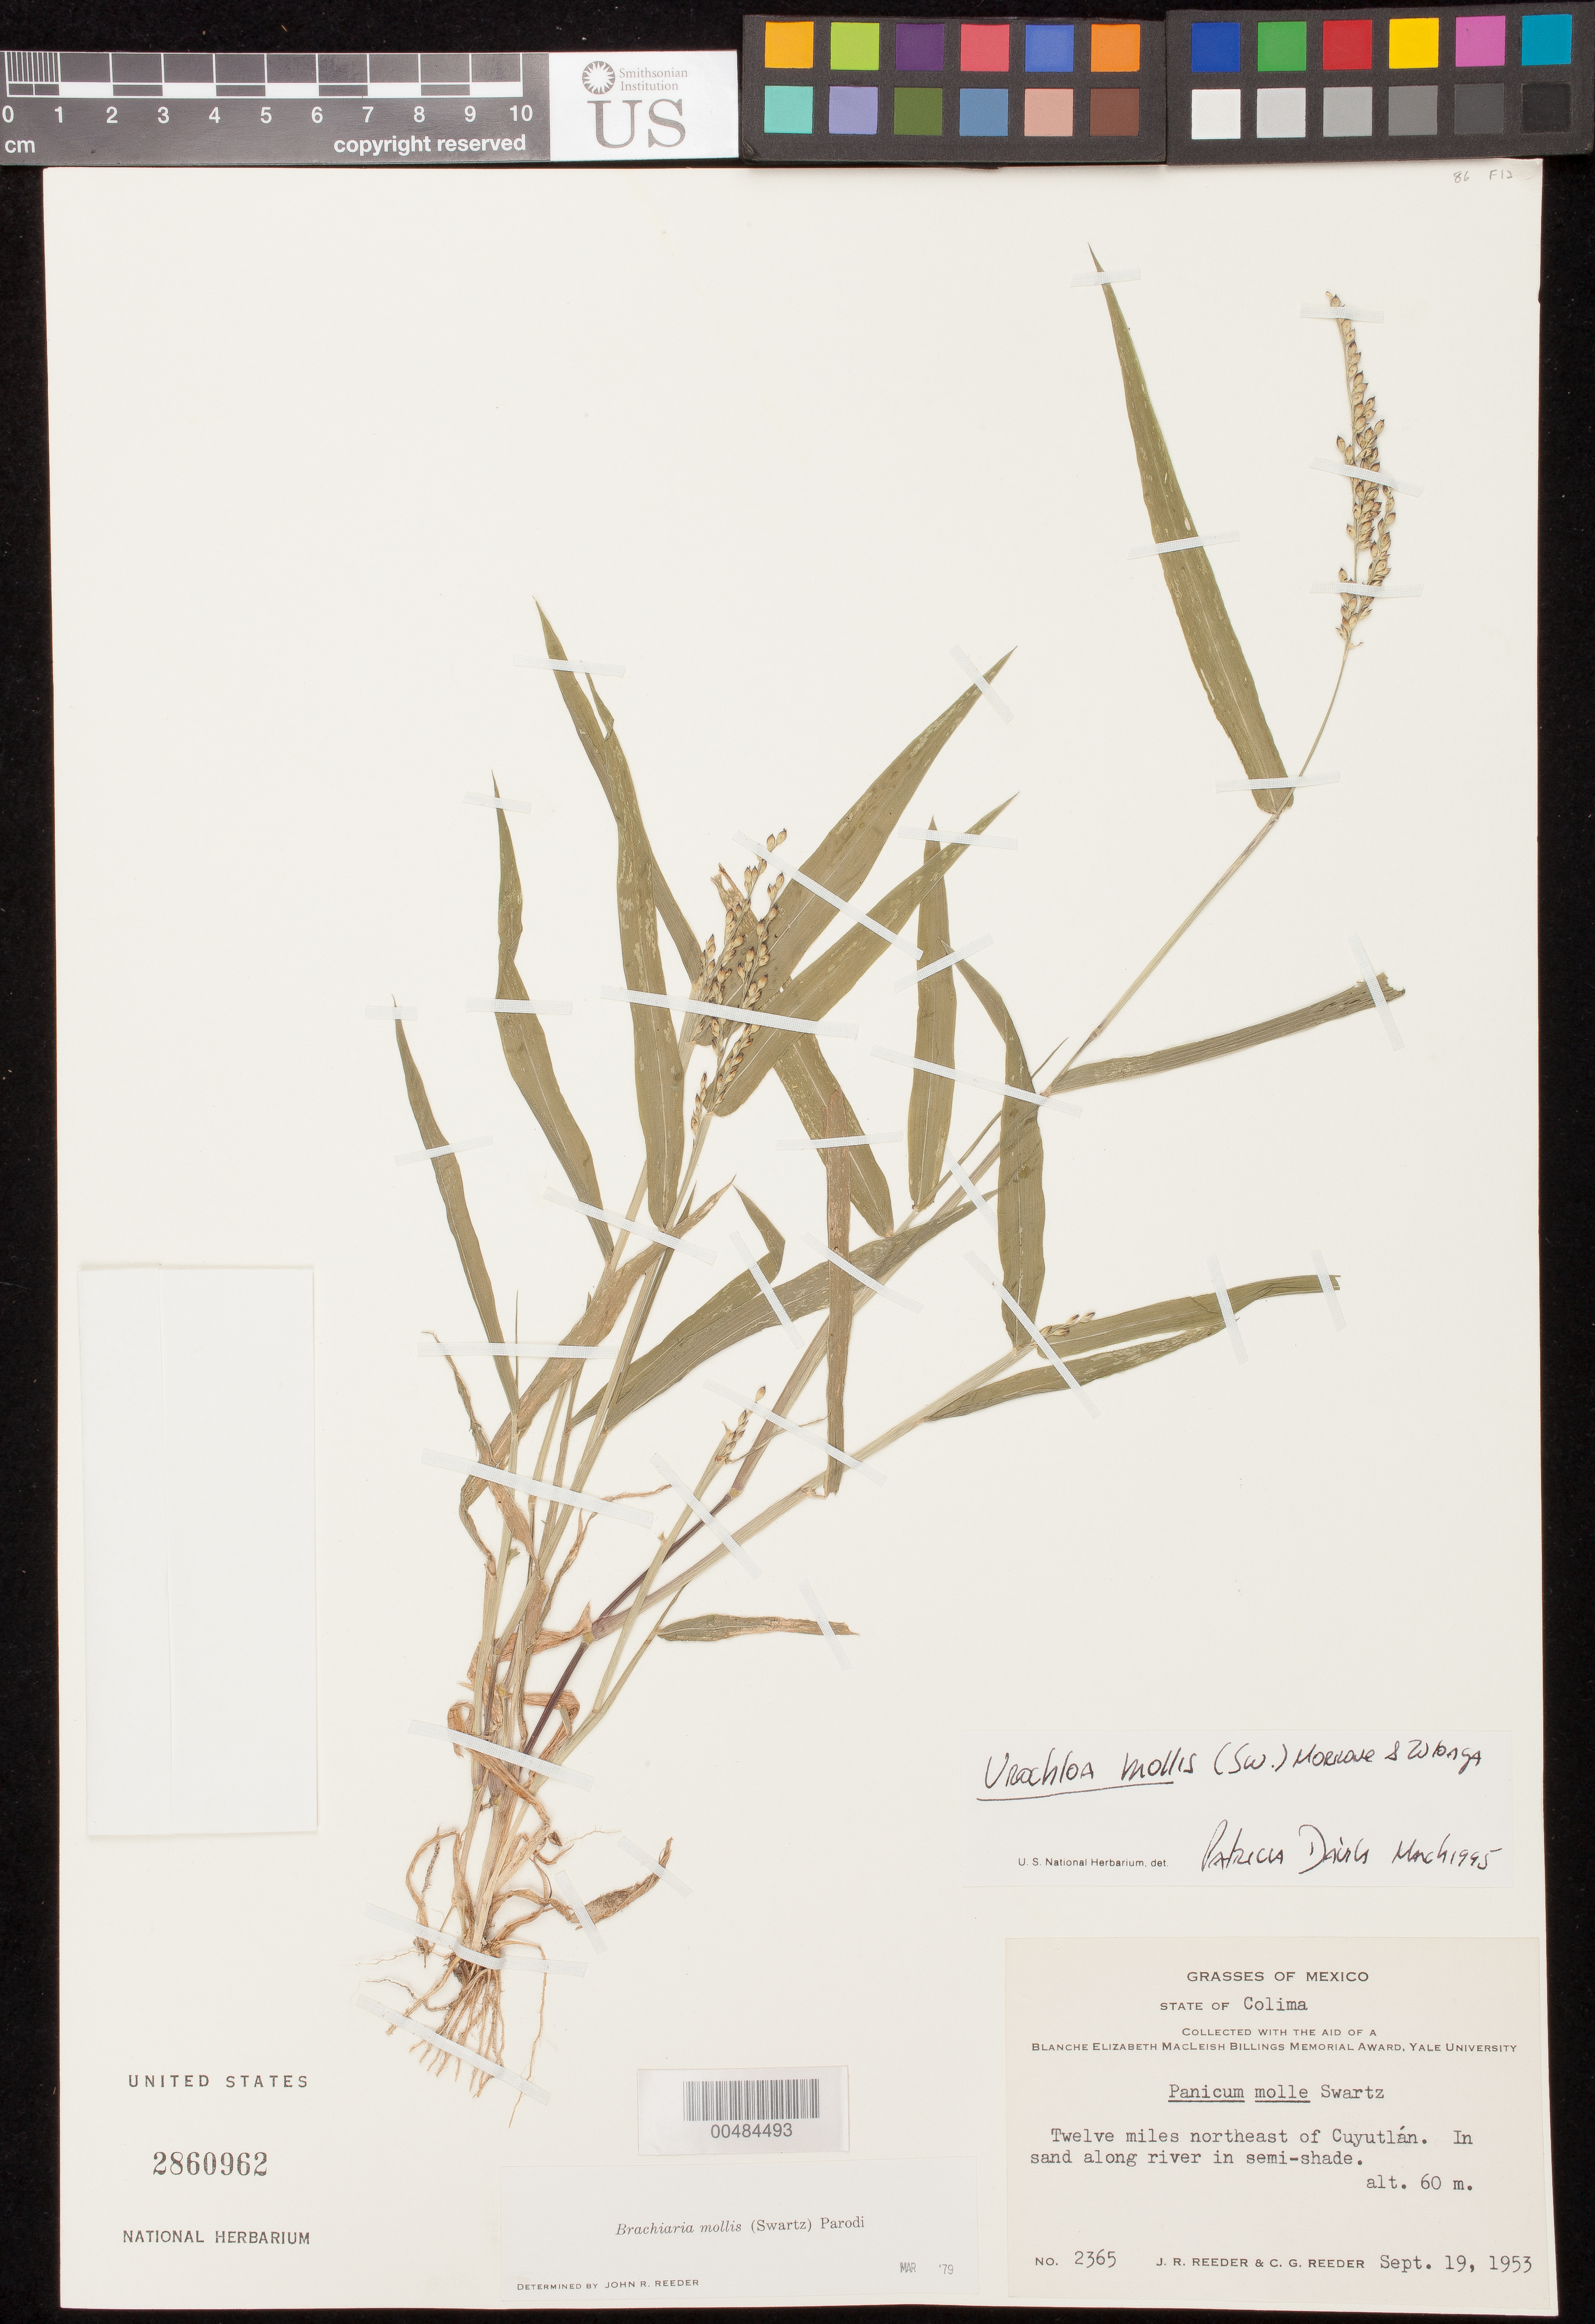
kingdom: Plantae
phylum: Tracheophyta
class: Liliopsida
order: Poales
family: Poaceae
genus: Urochloa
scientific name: Urochloa mollis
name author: (Sw.) Morrone & Zuloaga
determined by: Dávila, P. D.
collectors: J. R. Reeder & C. G. Reeder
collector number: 2365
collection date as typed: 19 Sep 1953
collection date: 1953-09-19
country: Mexico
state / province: Colima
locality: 12 mi NE of Cuyutlán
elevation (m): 60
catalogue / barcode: US 2860962